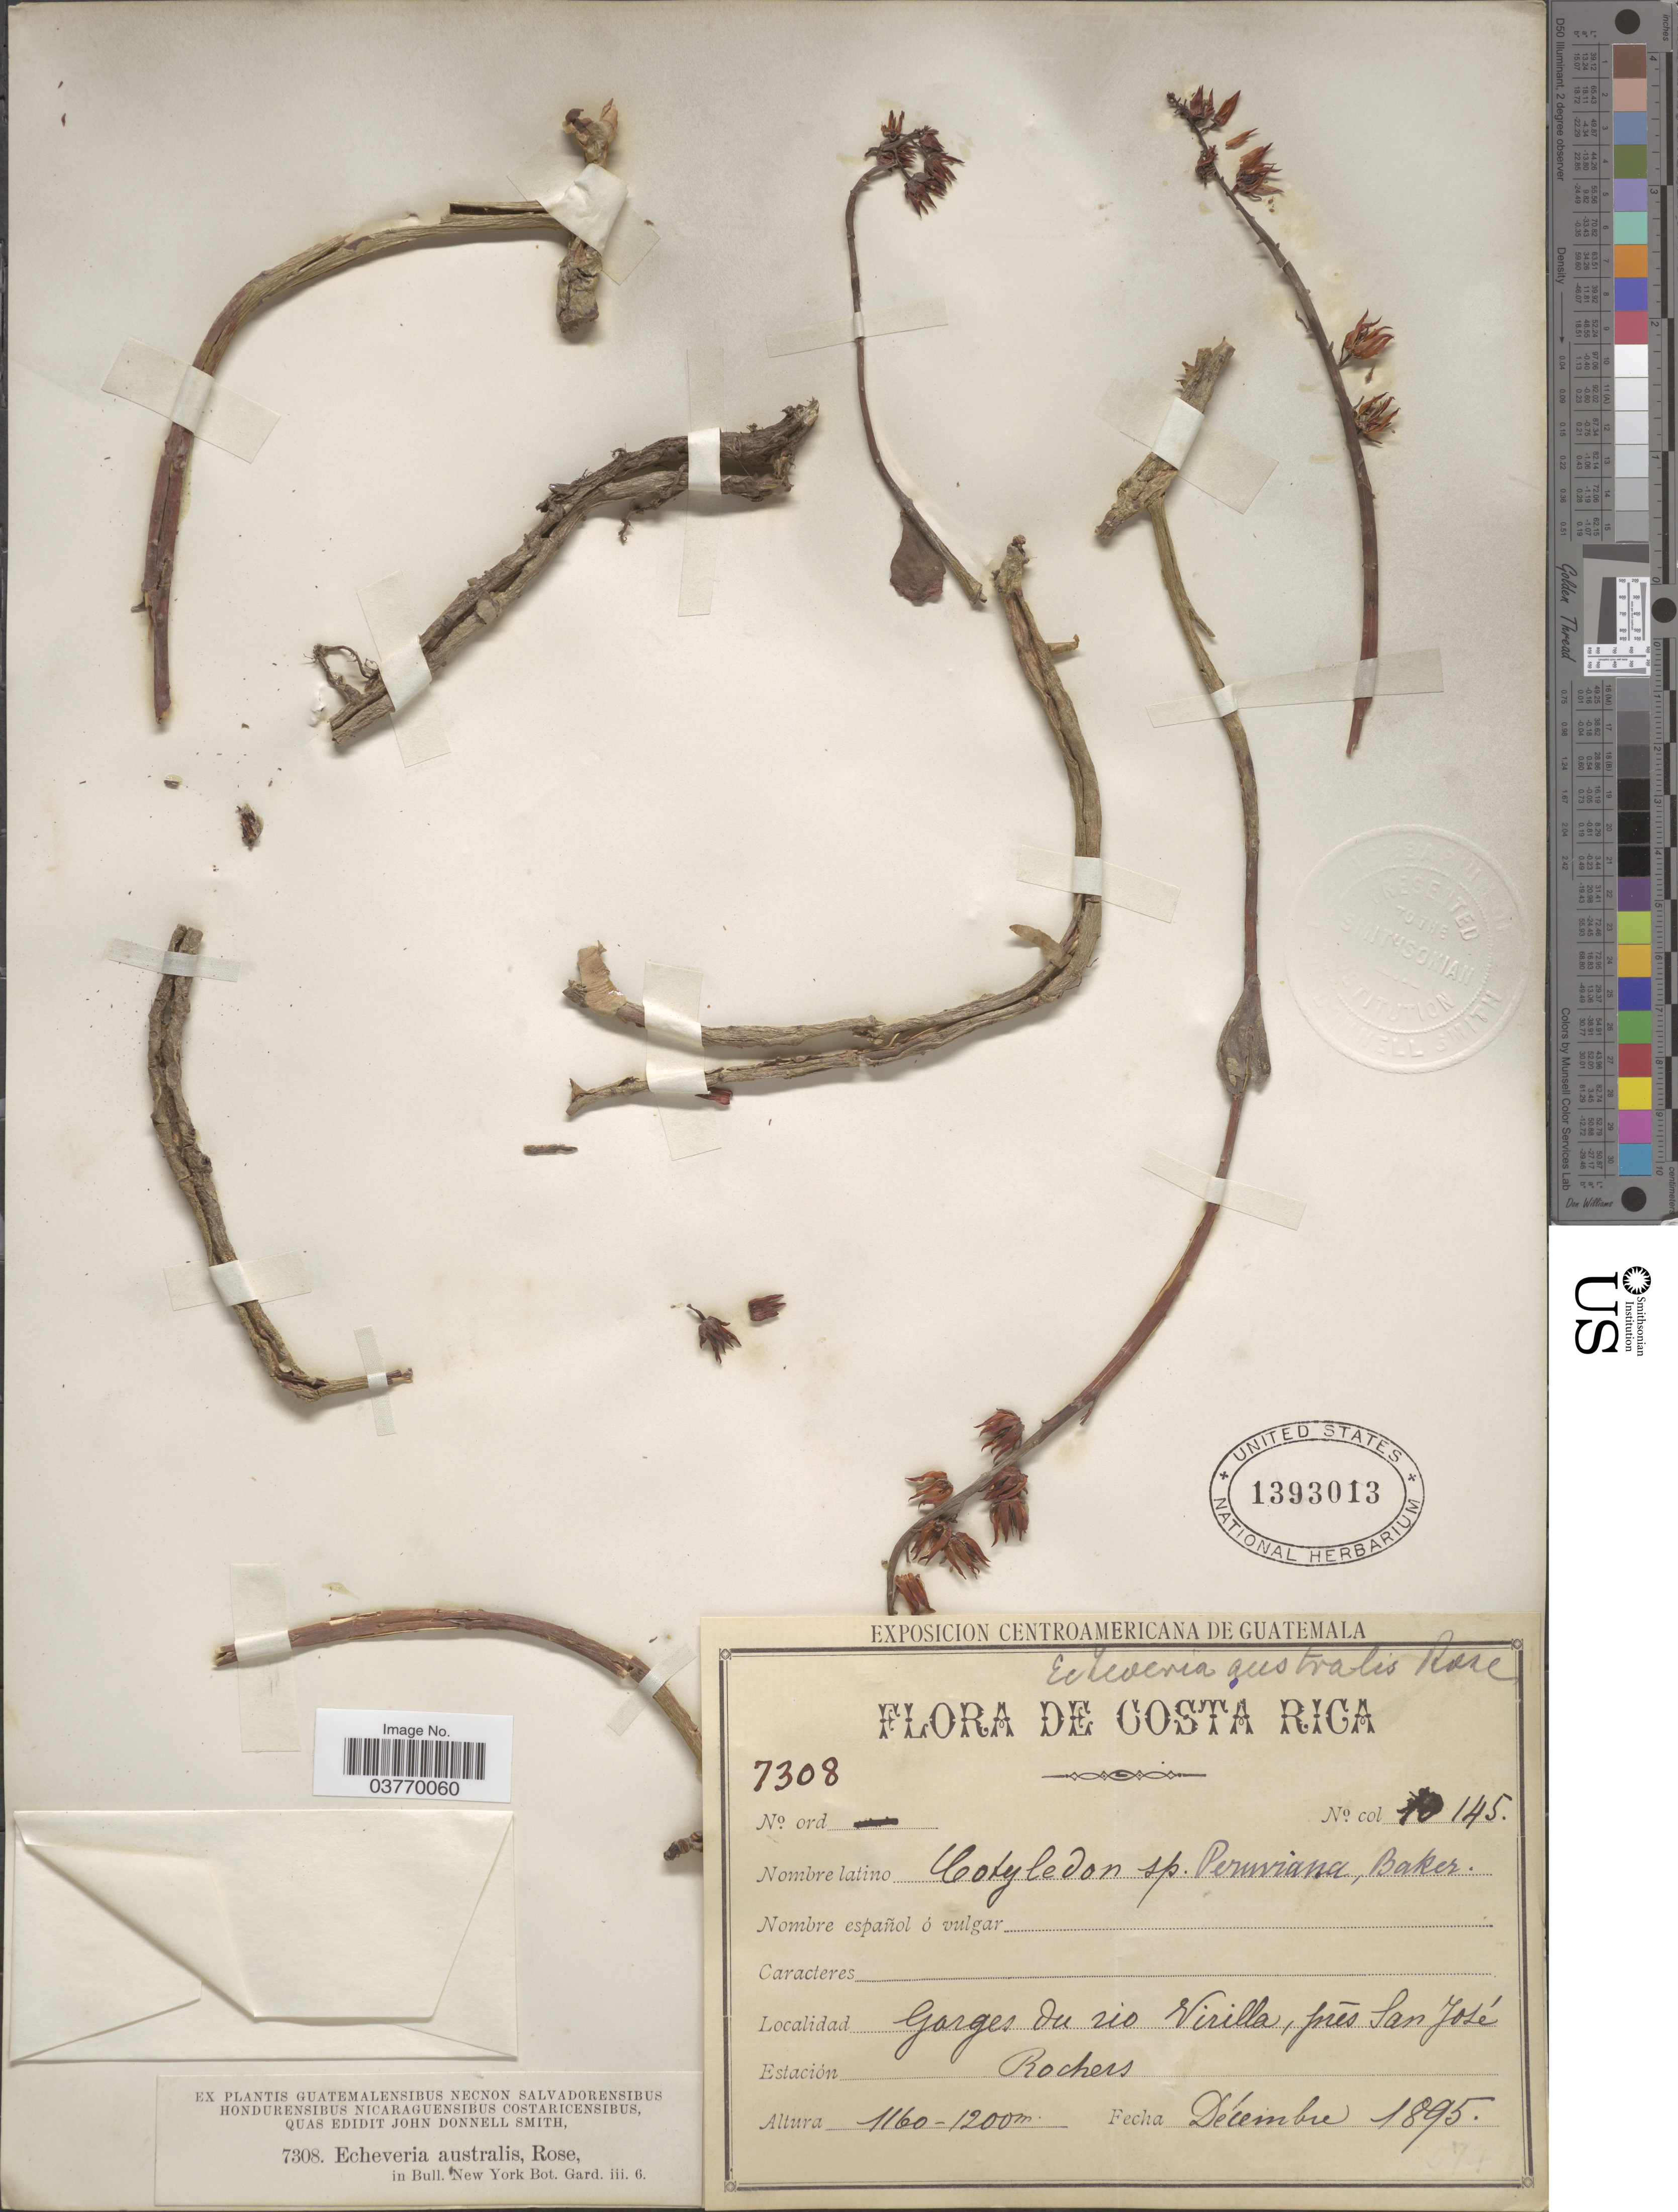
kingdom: Plantae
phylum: Tracheophyta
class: Magnoliopsida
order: Saxifragales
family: Crassulaceae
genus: Echeveria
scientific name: Echeveria australis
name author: Rose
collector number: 145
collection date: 1895-12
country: Costa Rica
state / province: San José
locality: Gorges du rio Virilla, prés San José. Estación Rochers.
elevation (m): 1160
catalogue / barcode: US 1393013